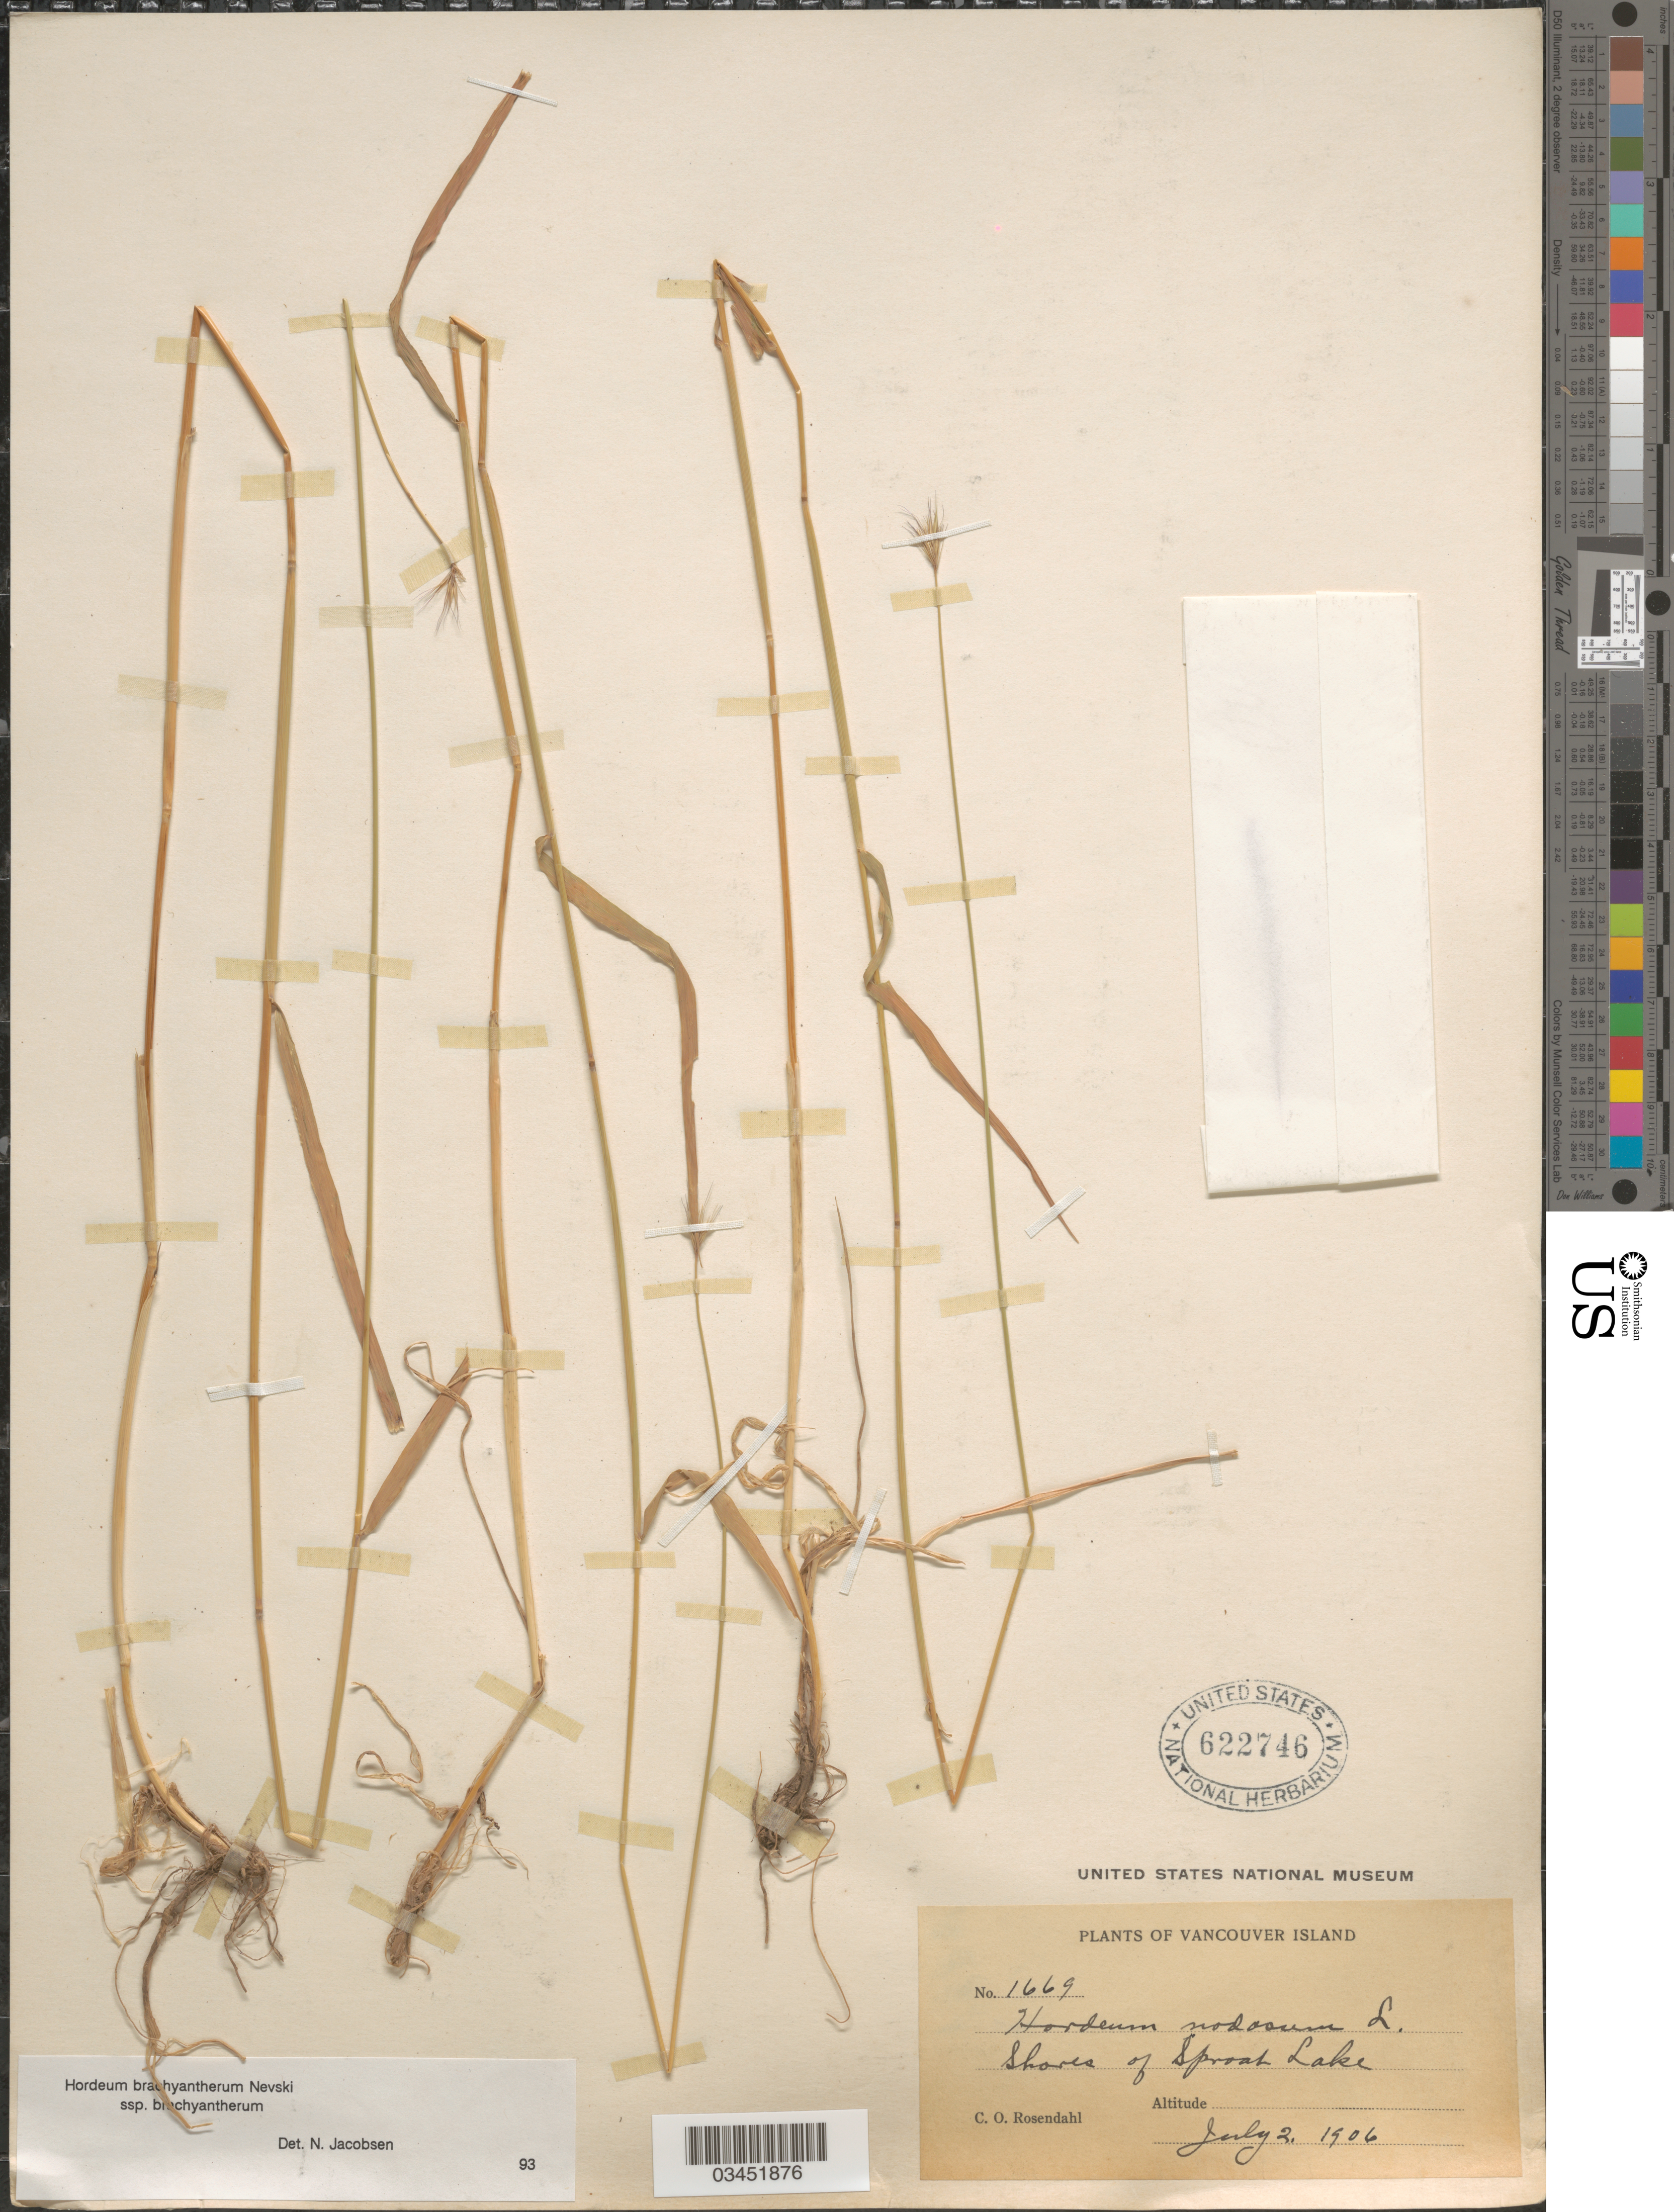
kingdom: Plantae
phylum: Tracheophyta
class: Liliopsida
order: Poales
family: Poaceae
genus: Hordeum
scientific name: Hordeum brachyantherum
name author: Nevski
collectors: C. O. Rosendahl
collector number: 1669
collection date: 1906-07-02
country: Canada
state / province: British Columbia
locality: Vancouver Island. Shores of Sproat Lake.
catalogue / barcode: US 622746